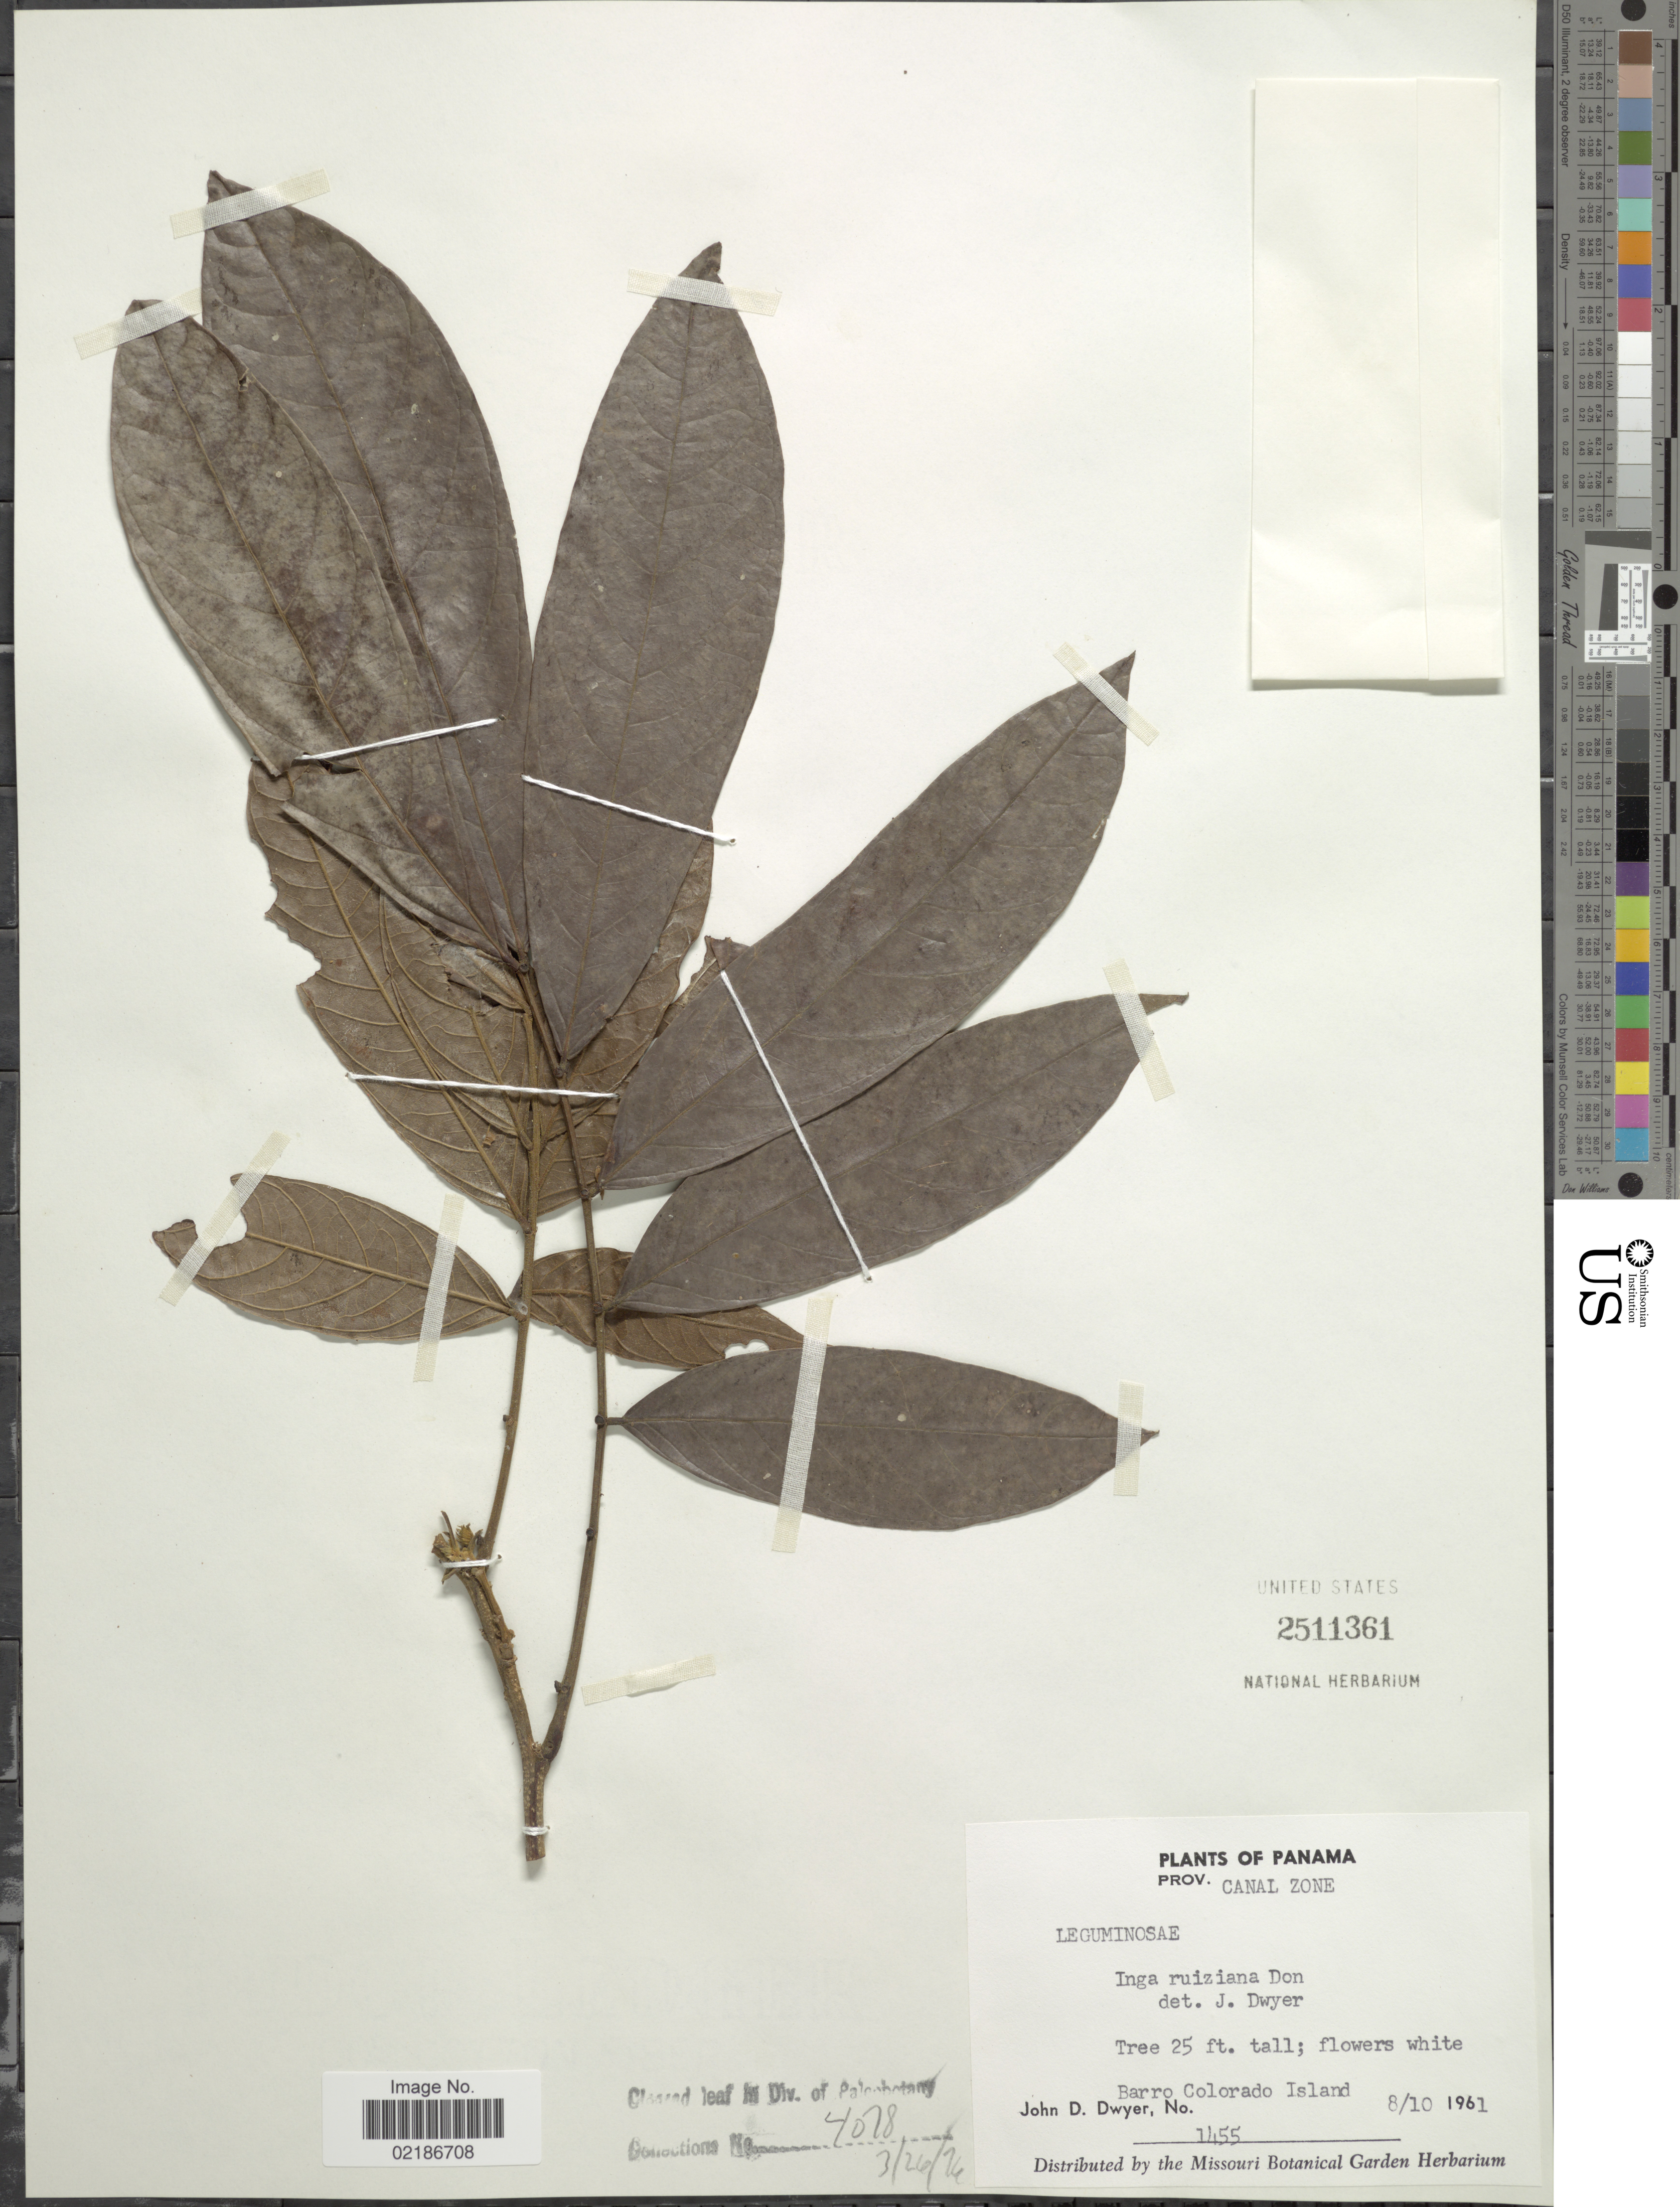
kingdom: Plantae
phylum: Tracheophyta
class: Magnoliopsida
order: Fabales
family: Fabaceae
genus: Inga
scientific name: Inga ruiziana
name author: G. Don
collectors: J. D. Dwyer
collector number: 1455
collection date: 1961-10-08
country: Panama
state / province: Panamá Oeste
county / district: Canal Zone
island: Barro Colorado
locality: Barro Colorado Island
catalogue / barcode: US 2511361